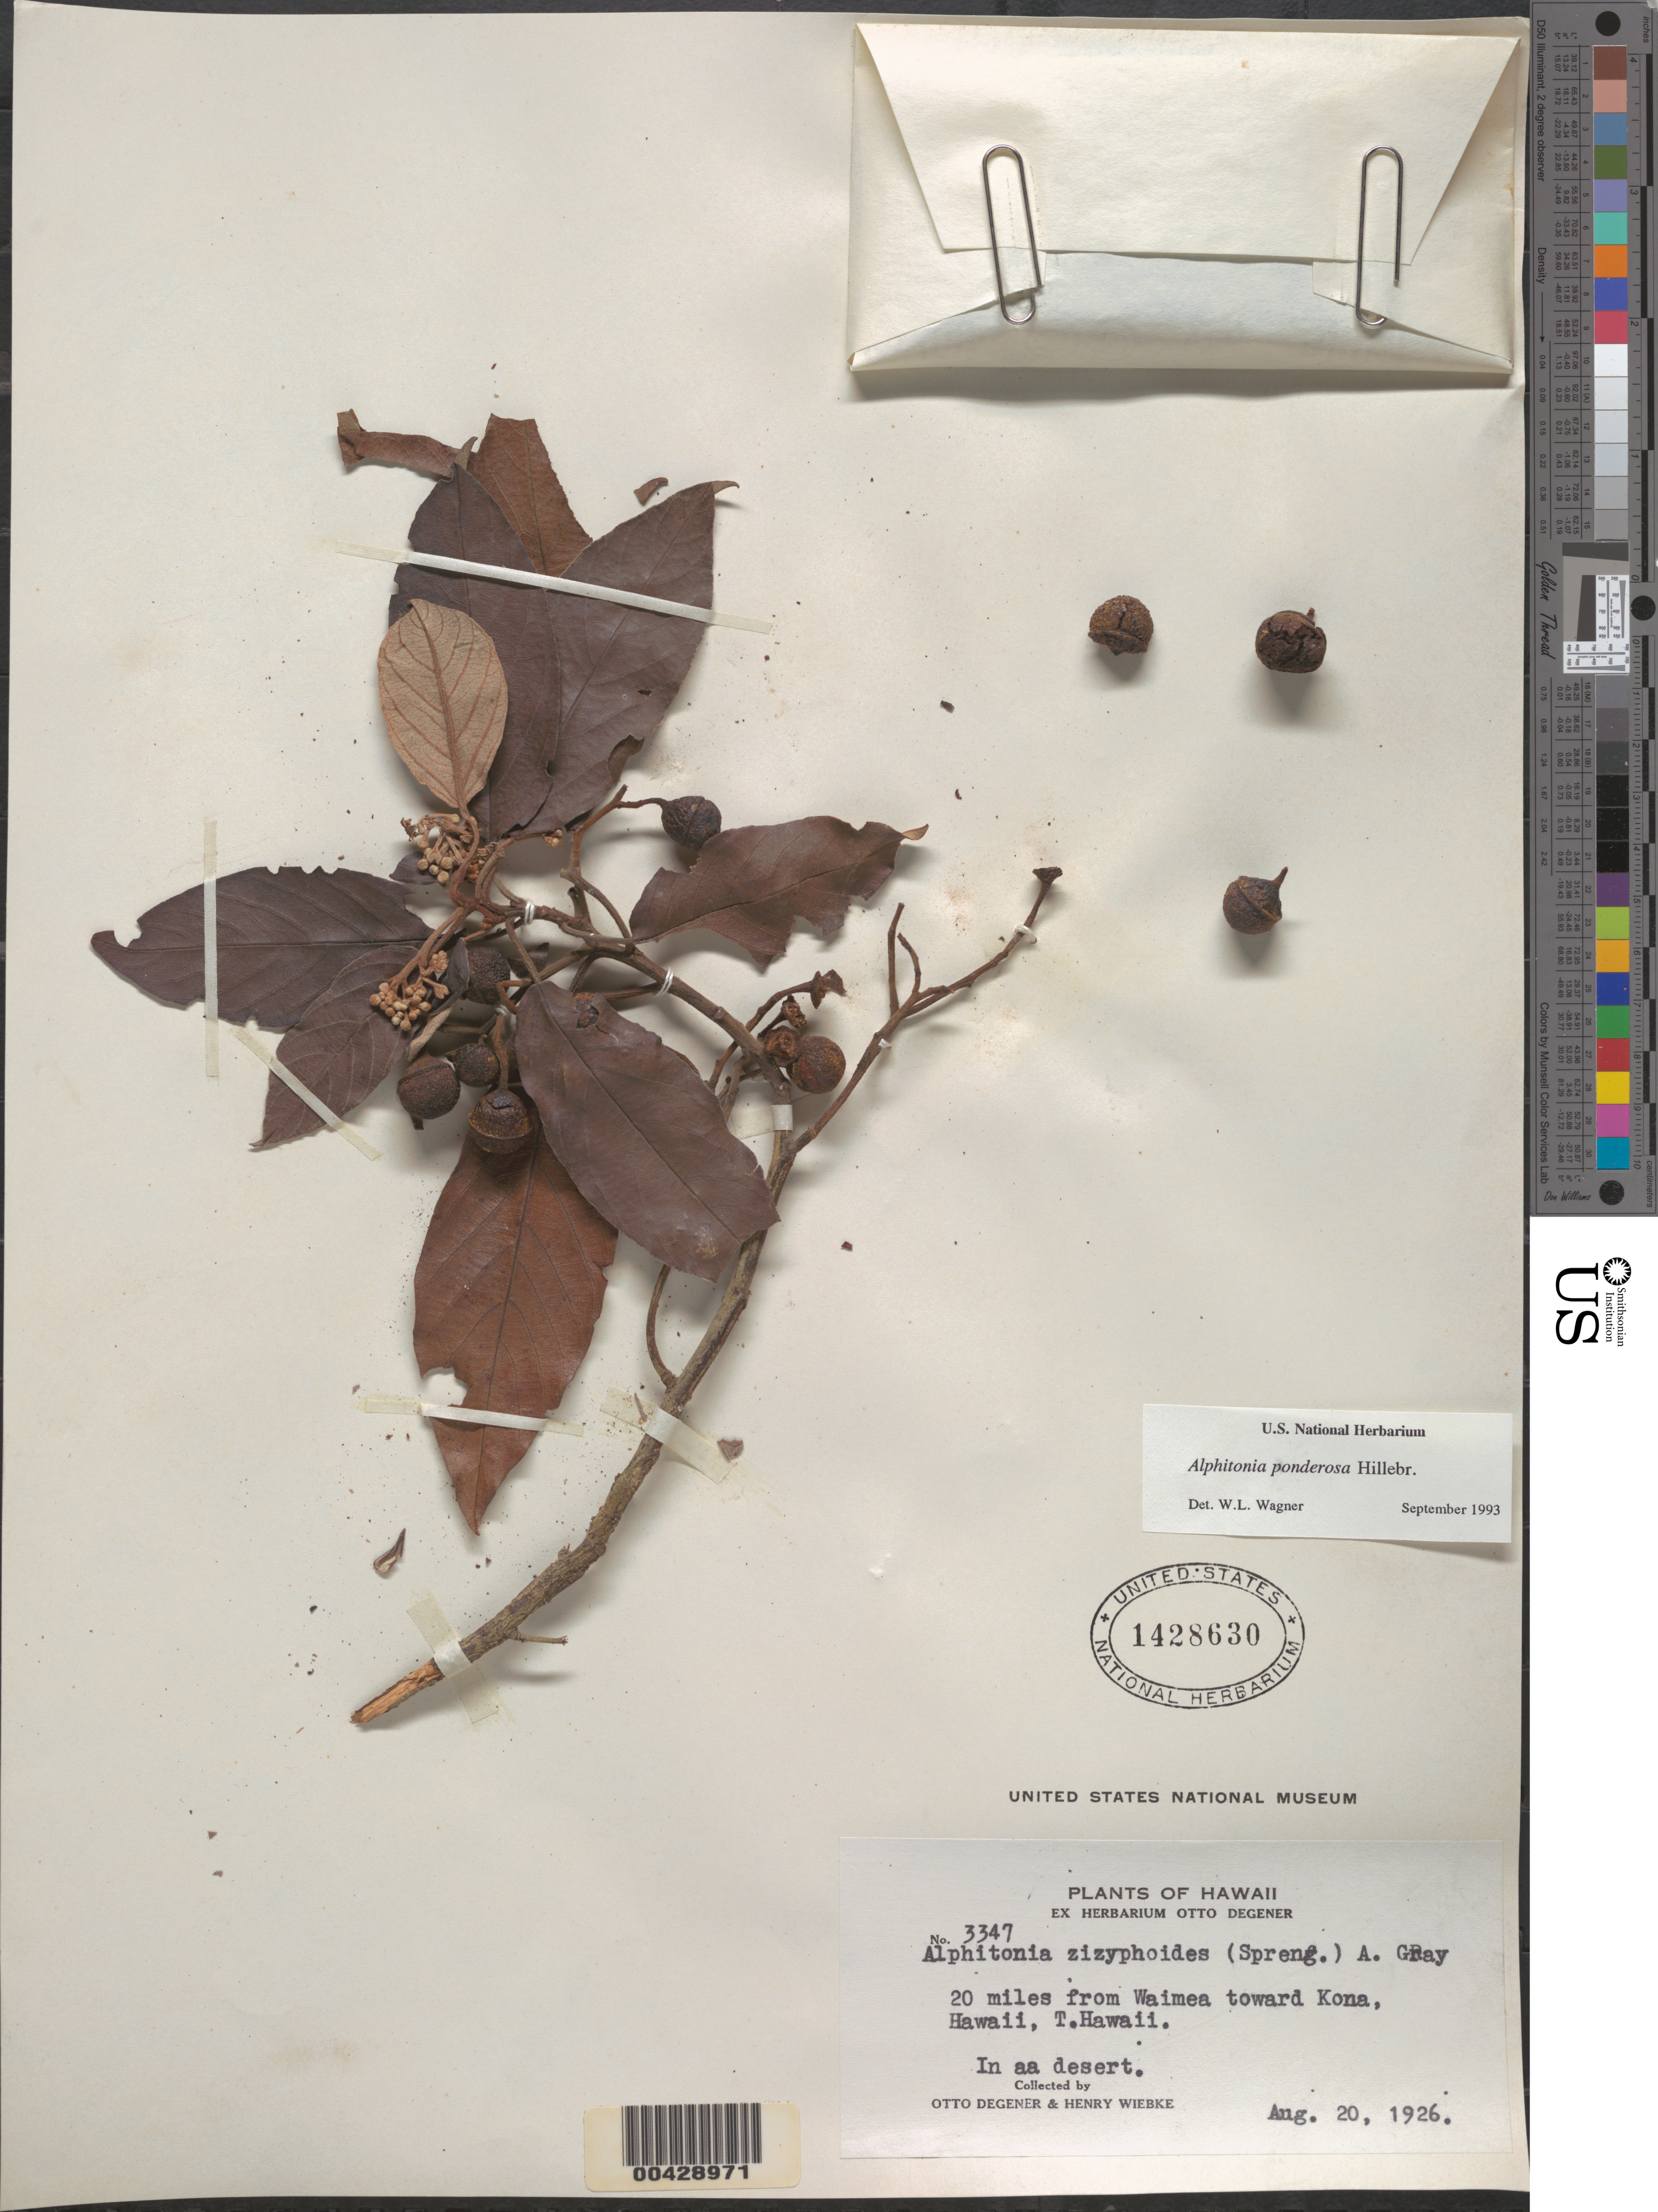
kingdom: Plantae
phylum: Tracheophyta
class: Magnoliopsida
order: Rosales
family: Rhamnaceae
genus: Alphitonia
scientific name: Alphitonia ponderosa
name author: Hillebr.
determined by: Wagner, W. L., (BOT), Smithsonian Institution - National Museum of Natural History (UNITED STATES)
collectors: O. Degener & H. Wiebke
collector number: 3347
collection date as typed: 20 Aug 1926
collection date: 1926-08-20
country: United States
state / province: Hawaii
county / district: Hawaii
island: Hawaii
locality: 20 miles from Waimea toward Kona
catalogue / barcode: US 1428630